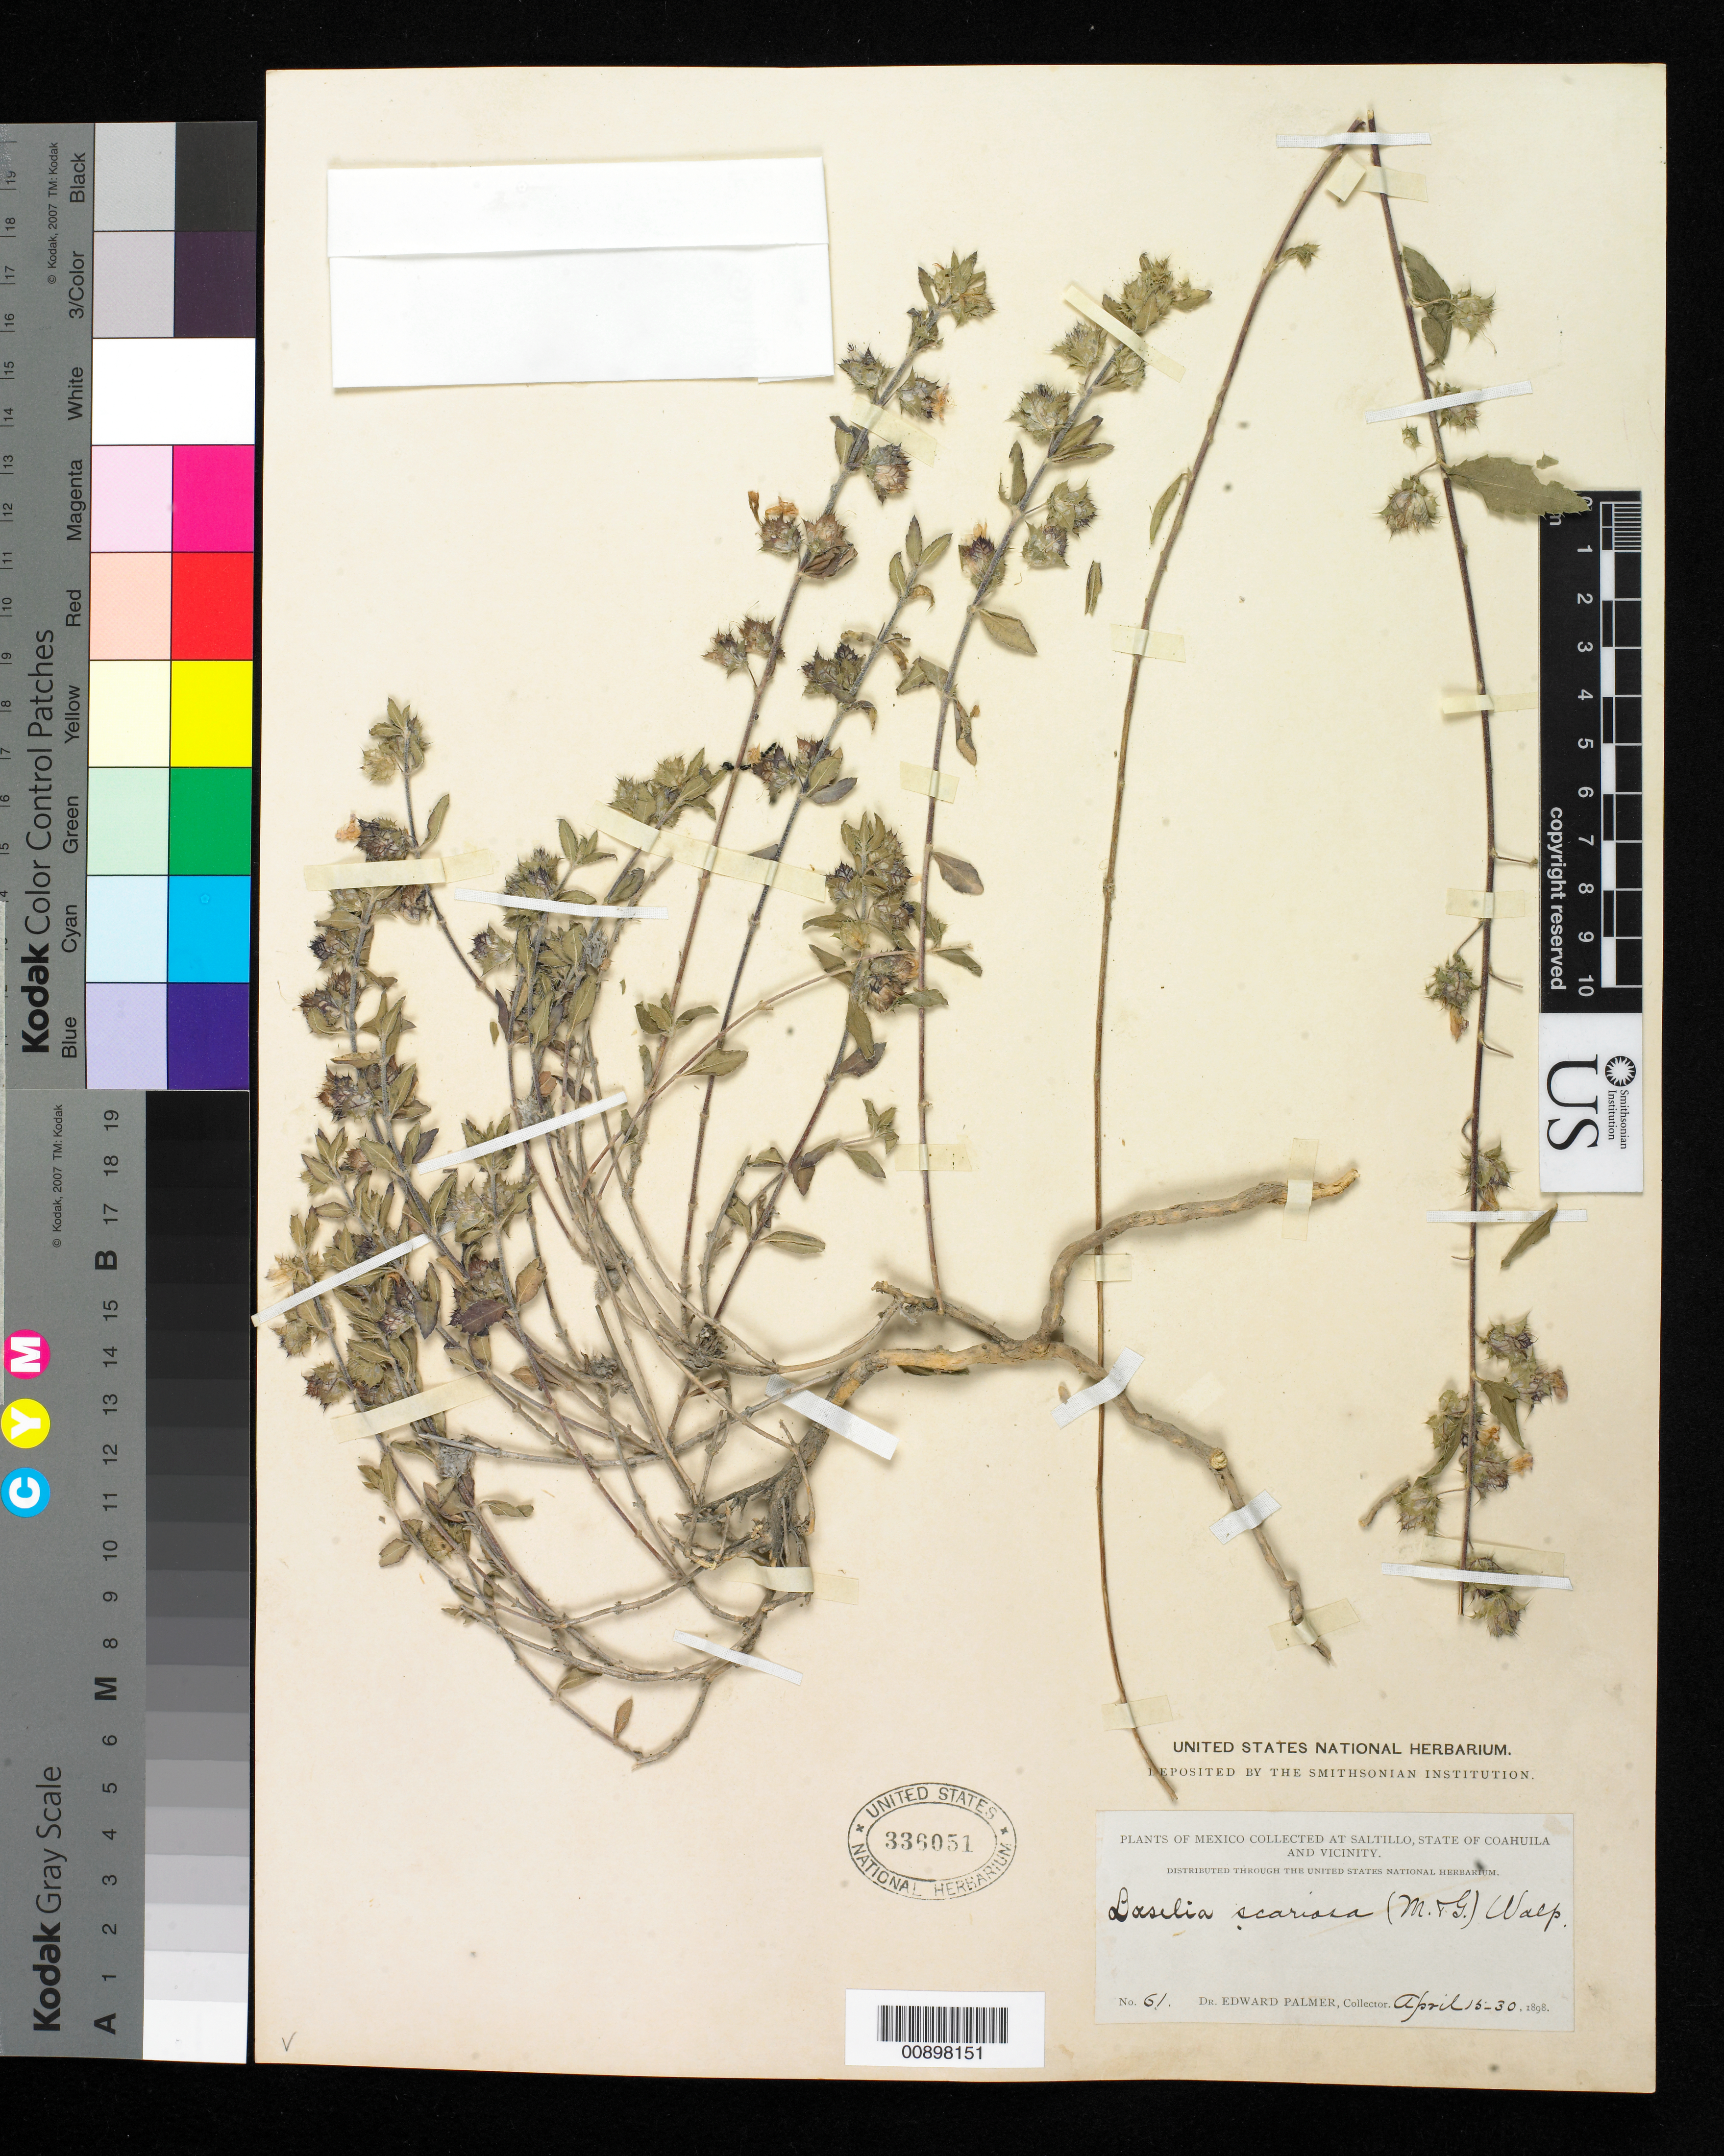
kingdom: Plantae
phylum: Tracheophyta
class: Magnoliopsida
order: Ericales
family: Polemoniaceae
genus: Loeselia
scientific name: Loeselia scariosa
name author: (M. Martens) Walp.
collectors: E. Palmer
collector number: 61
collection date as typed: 15 Apr 1898 to 30 Apr 1898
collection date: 1898-04-15/1898-04-30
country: Mexico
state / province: Coahuila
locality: Saltillo, Coahuila and vicinity.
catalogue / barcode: US 336051